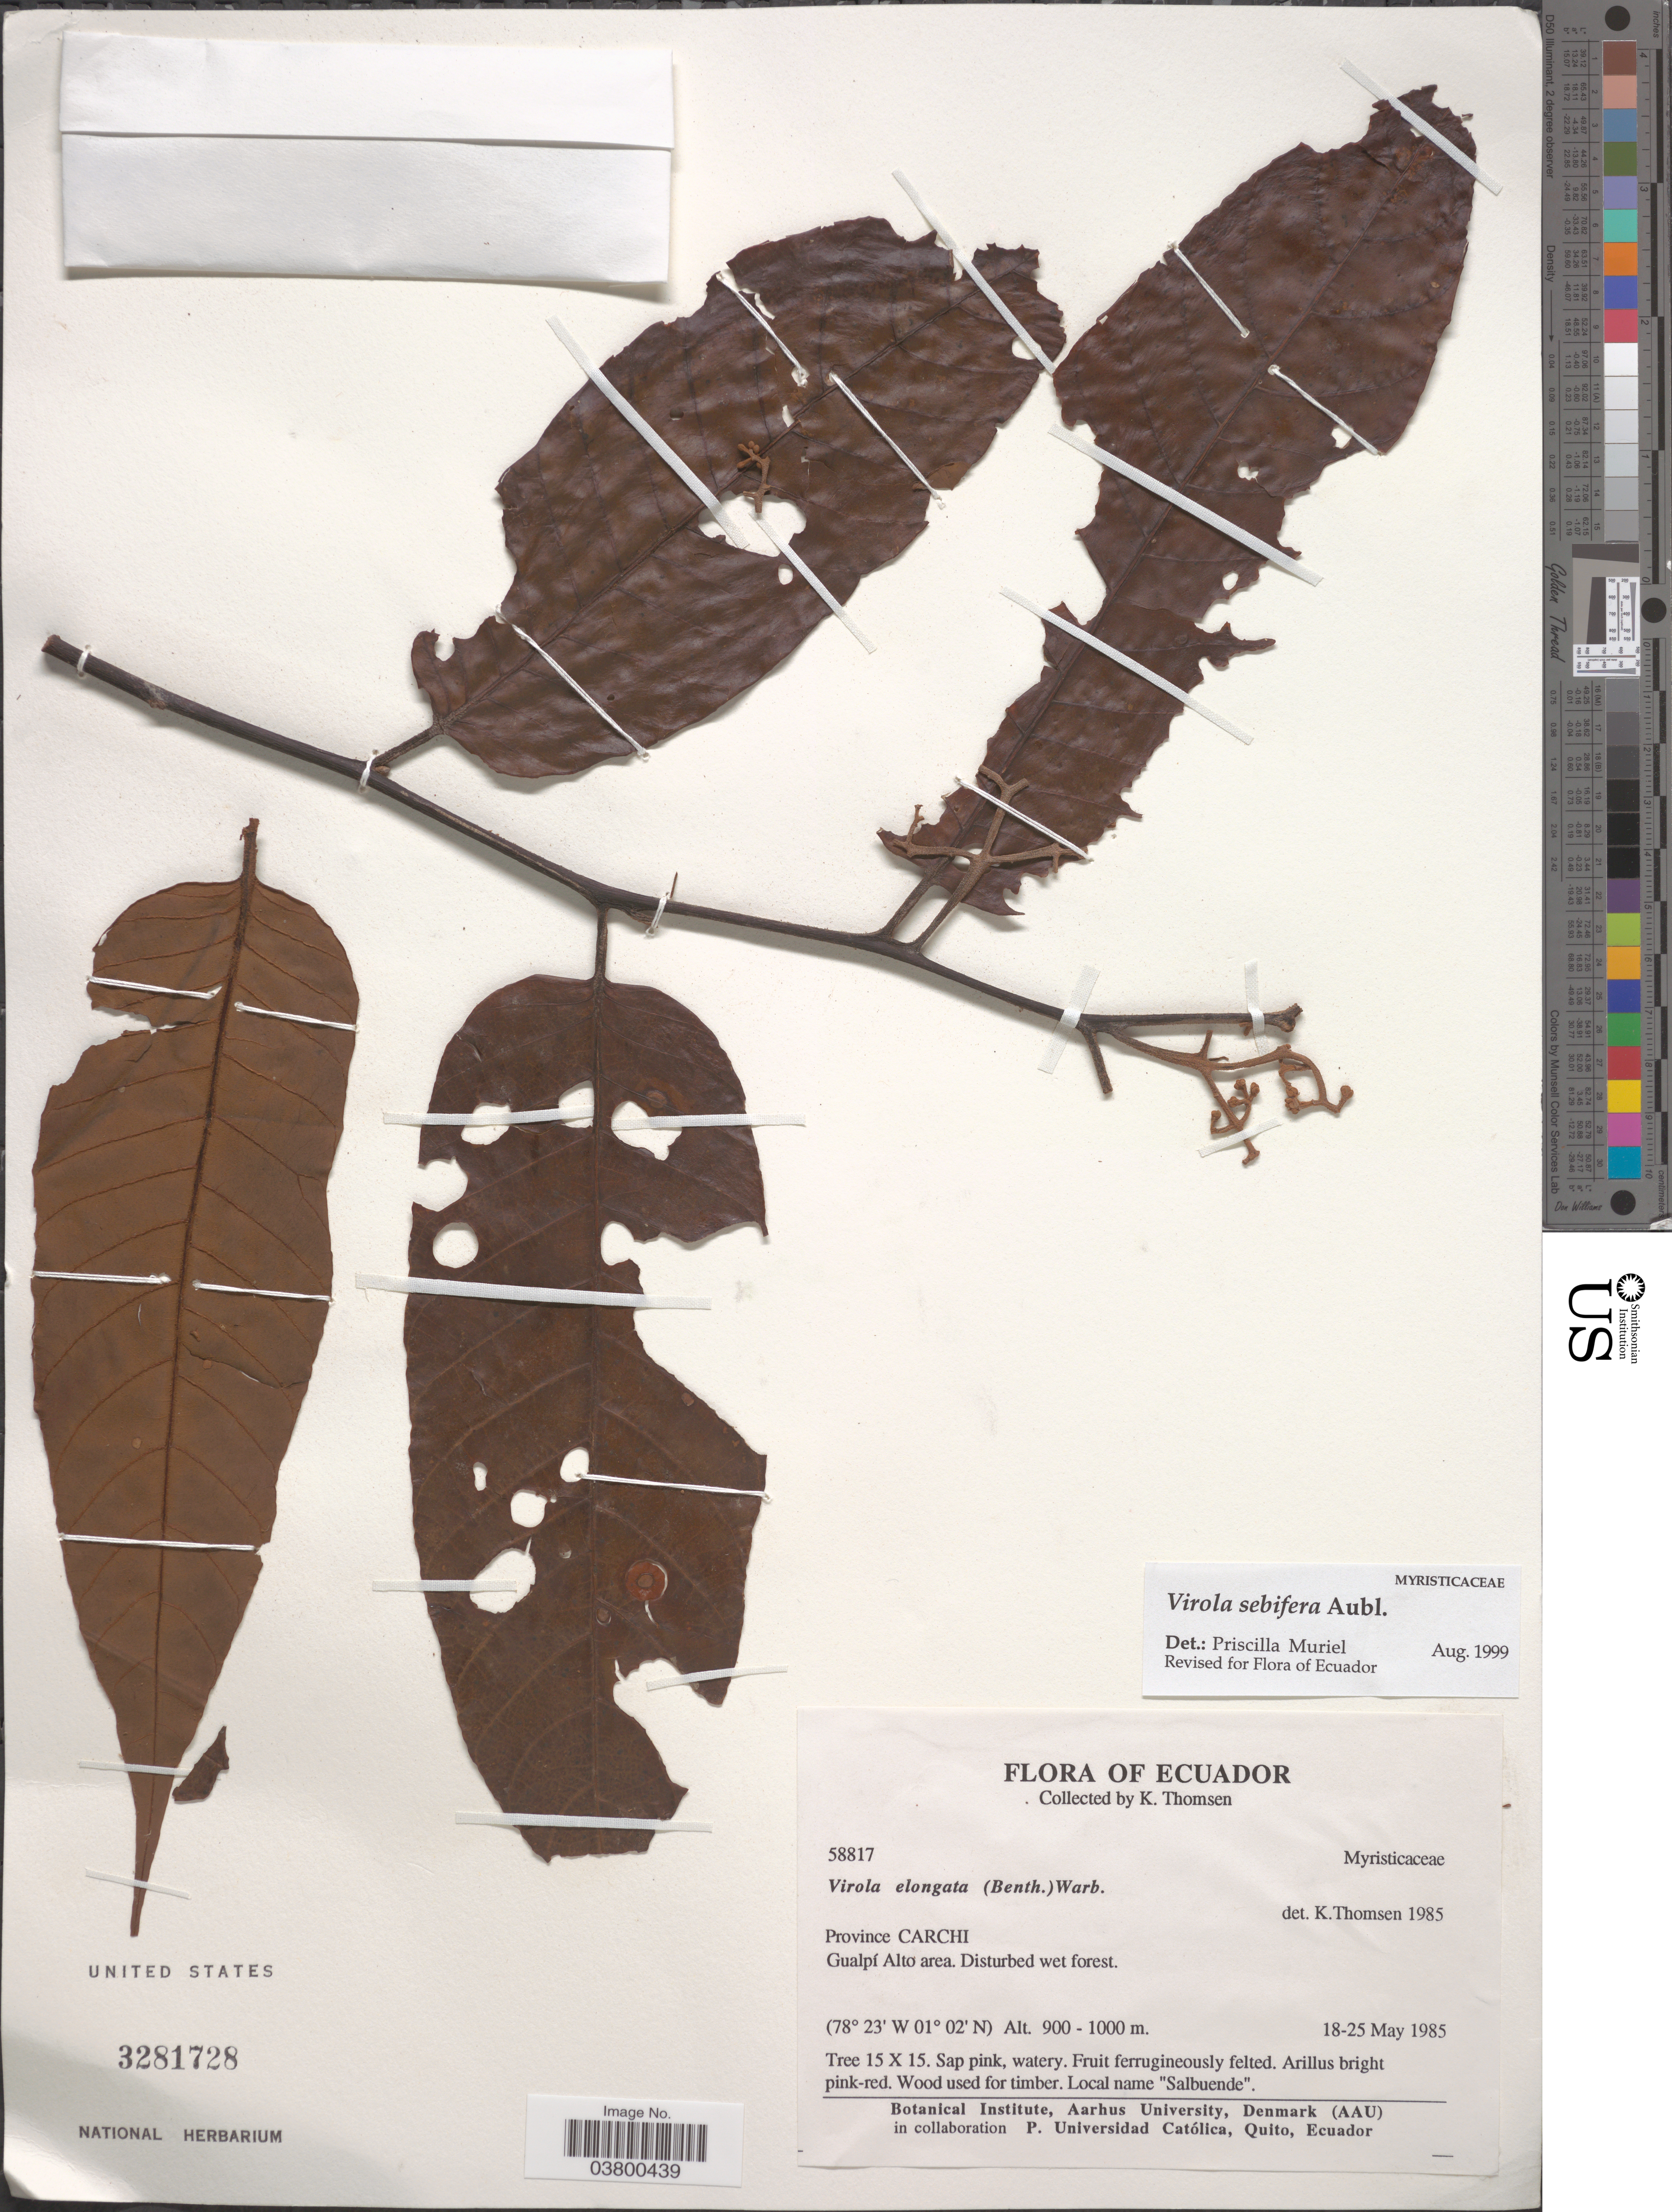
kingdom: Plantae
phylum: Tracheophyta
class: Magnoliopsida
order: Magnoliales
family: Myristicaceae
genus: Virola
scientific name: Virola sebifera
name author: Aubl.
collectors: K. Thomsen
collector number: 58817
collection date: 1985-05-18/1985-05-25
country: Ecuador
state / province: Carchi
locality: Gualpí Alto area.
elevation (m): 900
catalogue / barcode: US 3281728